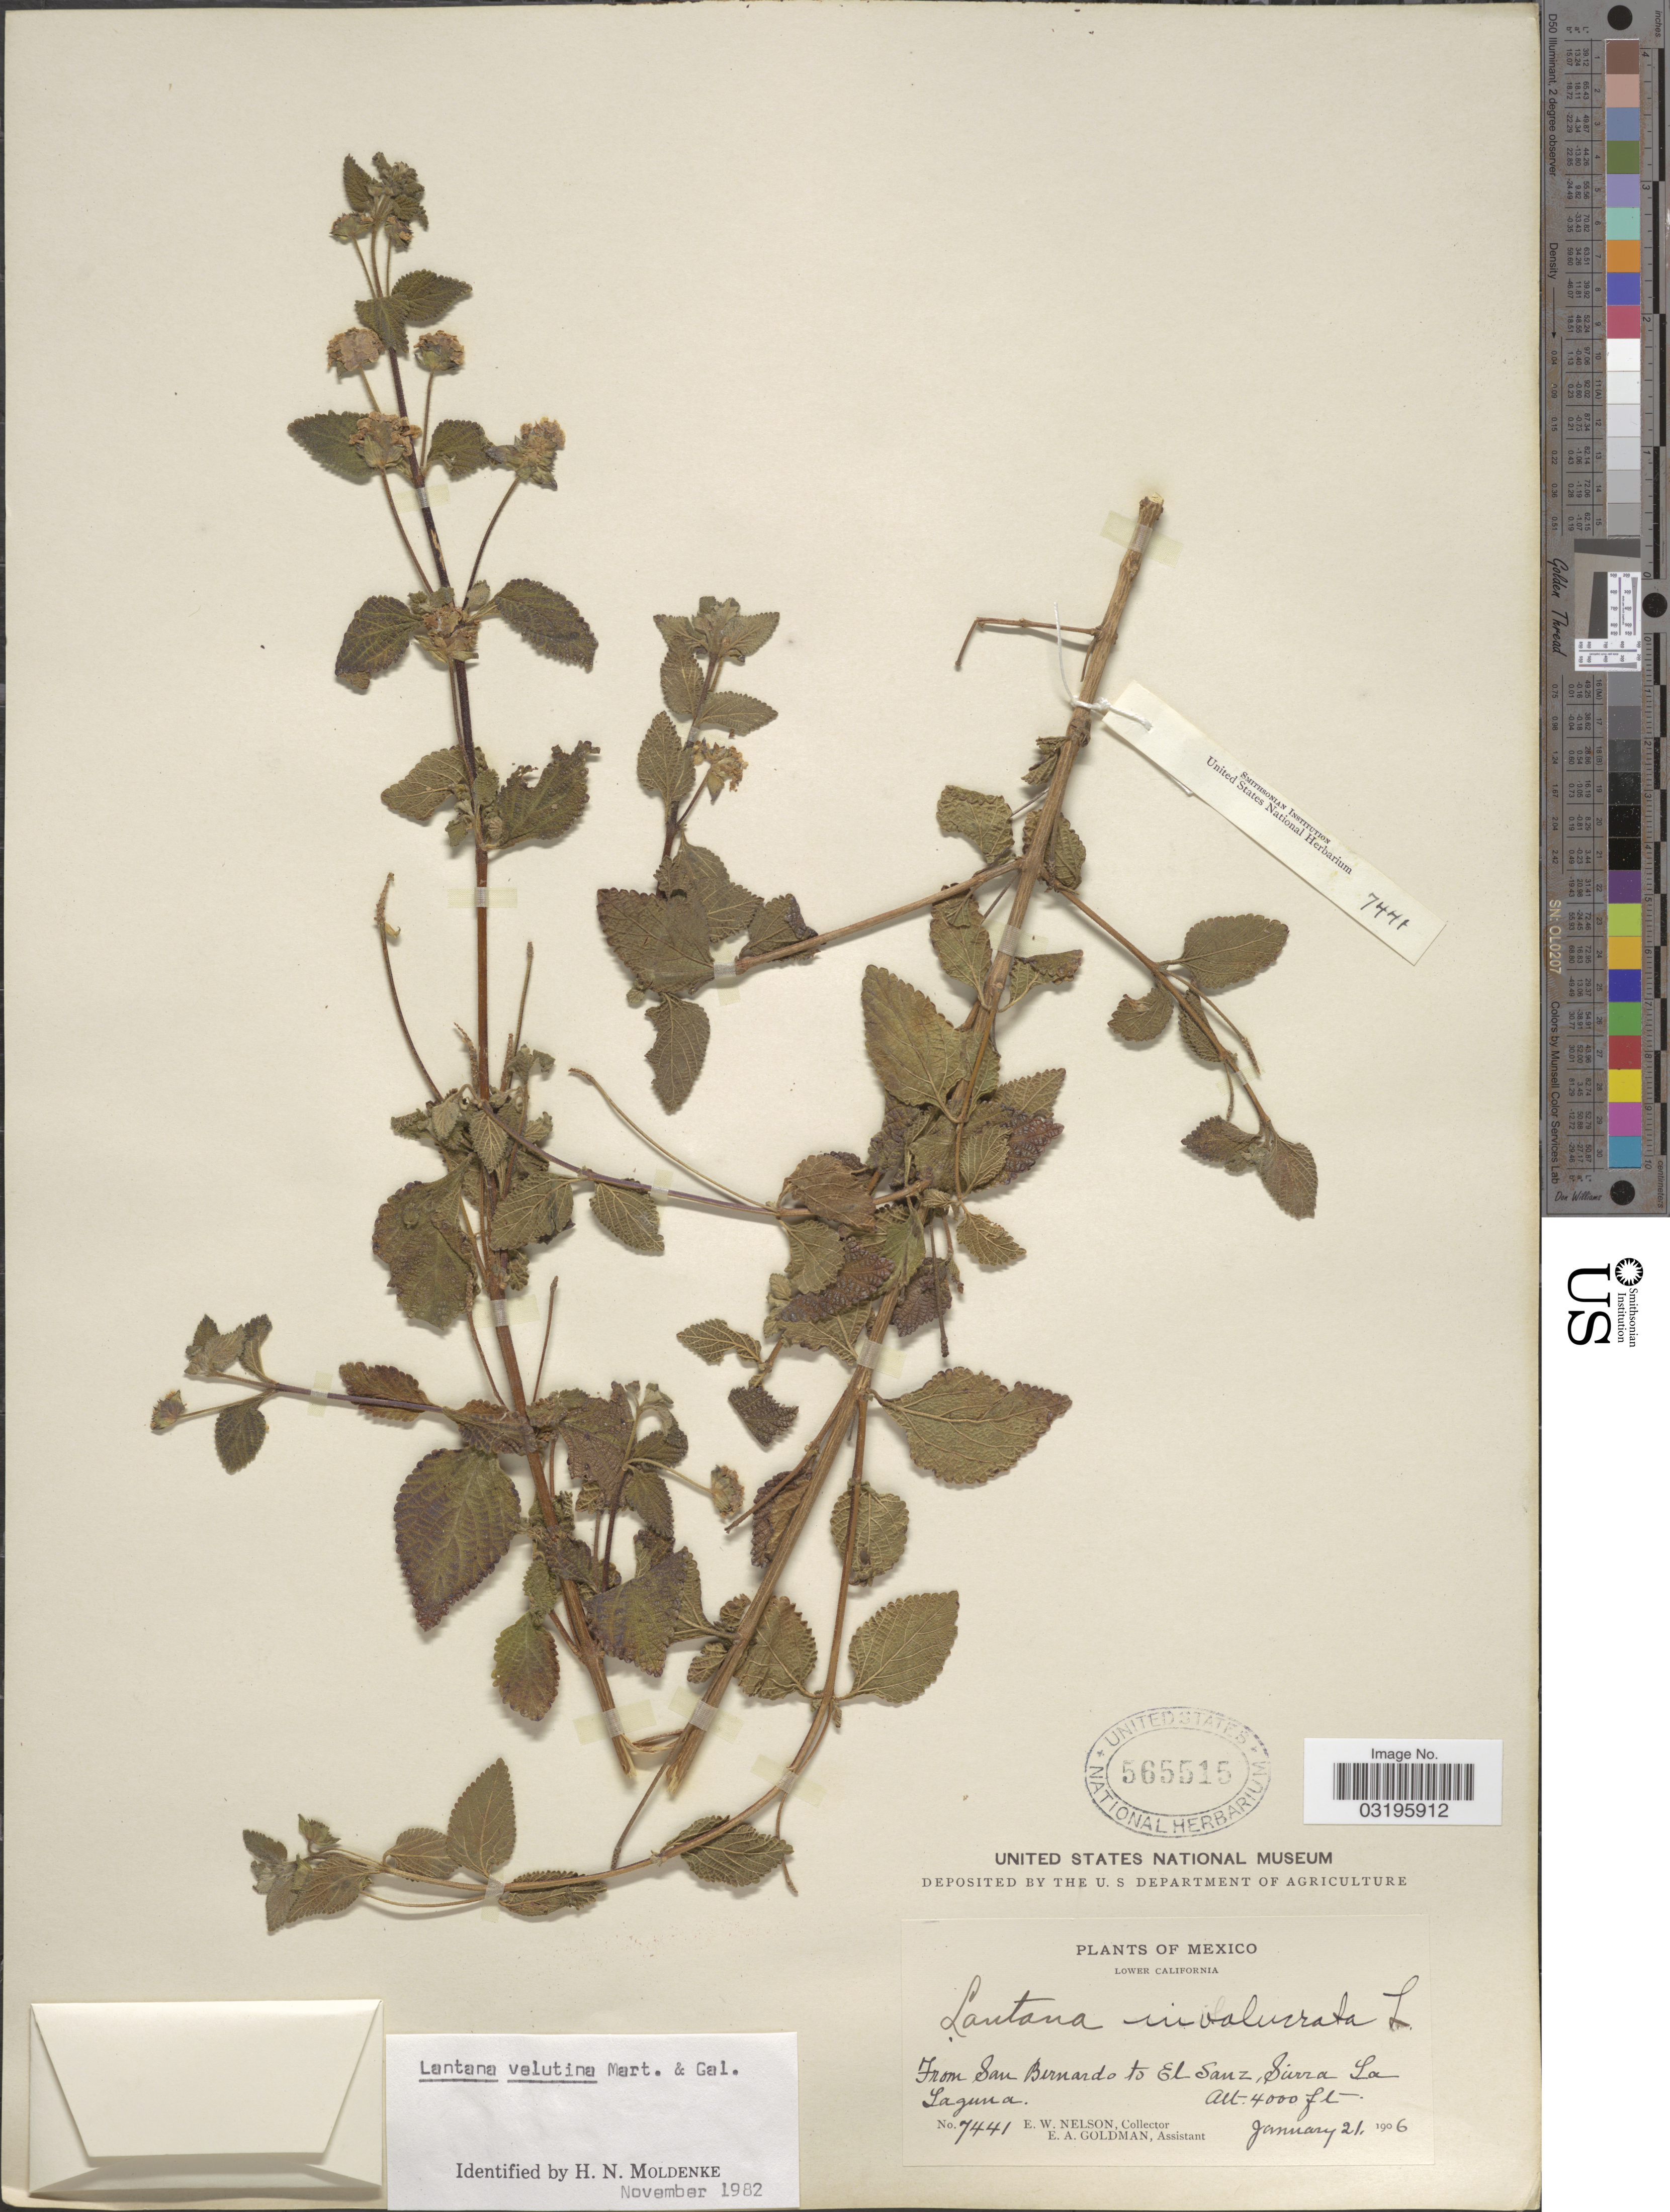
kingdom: Plantae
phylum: Tracheophyta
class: Magnoliopsida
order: Lamiales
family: Verbenaceae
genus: Lantana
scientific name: Lantana velutina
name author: M. Martens & Galeotti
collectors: E. W. Nelson & E. A. Goldman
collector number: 7441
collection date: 1906-01-21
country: Mexico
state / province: Baja California Sur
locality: Lower California. From San Bernardo to El Sanz, Sierra La Laguna.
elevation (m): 1219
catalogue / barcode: US 565515